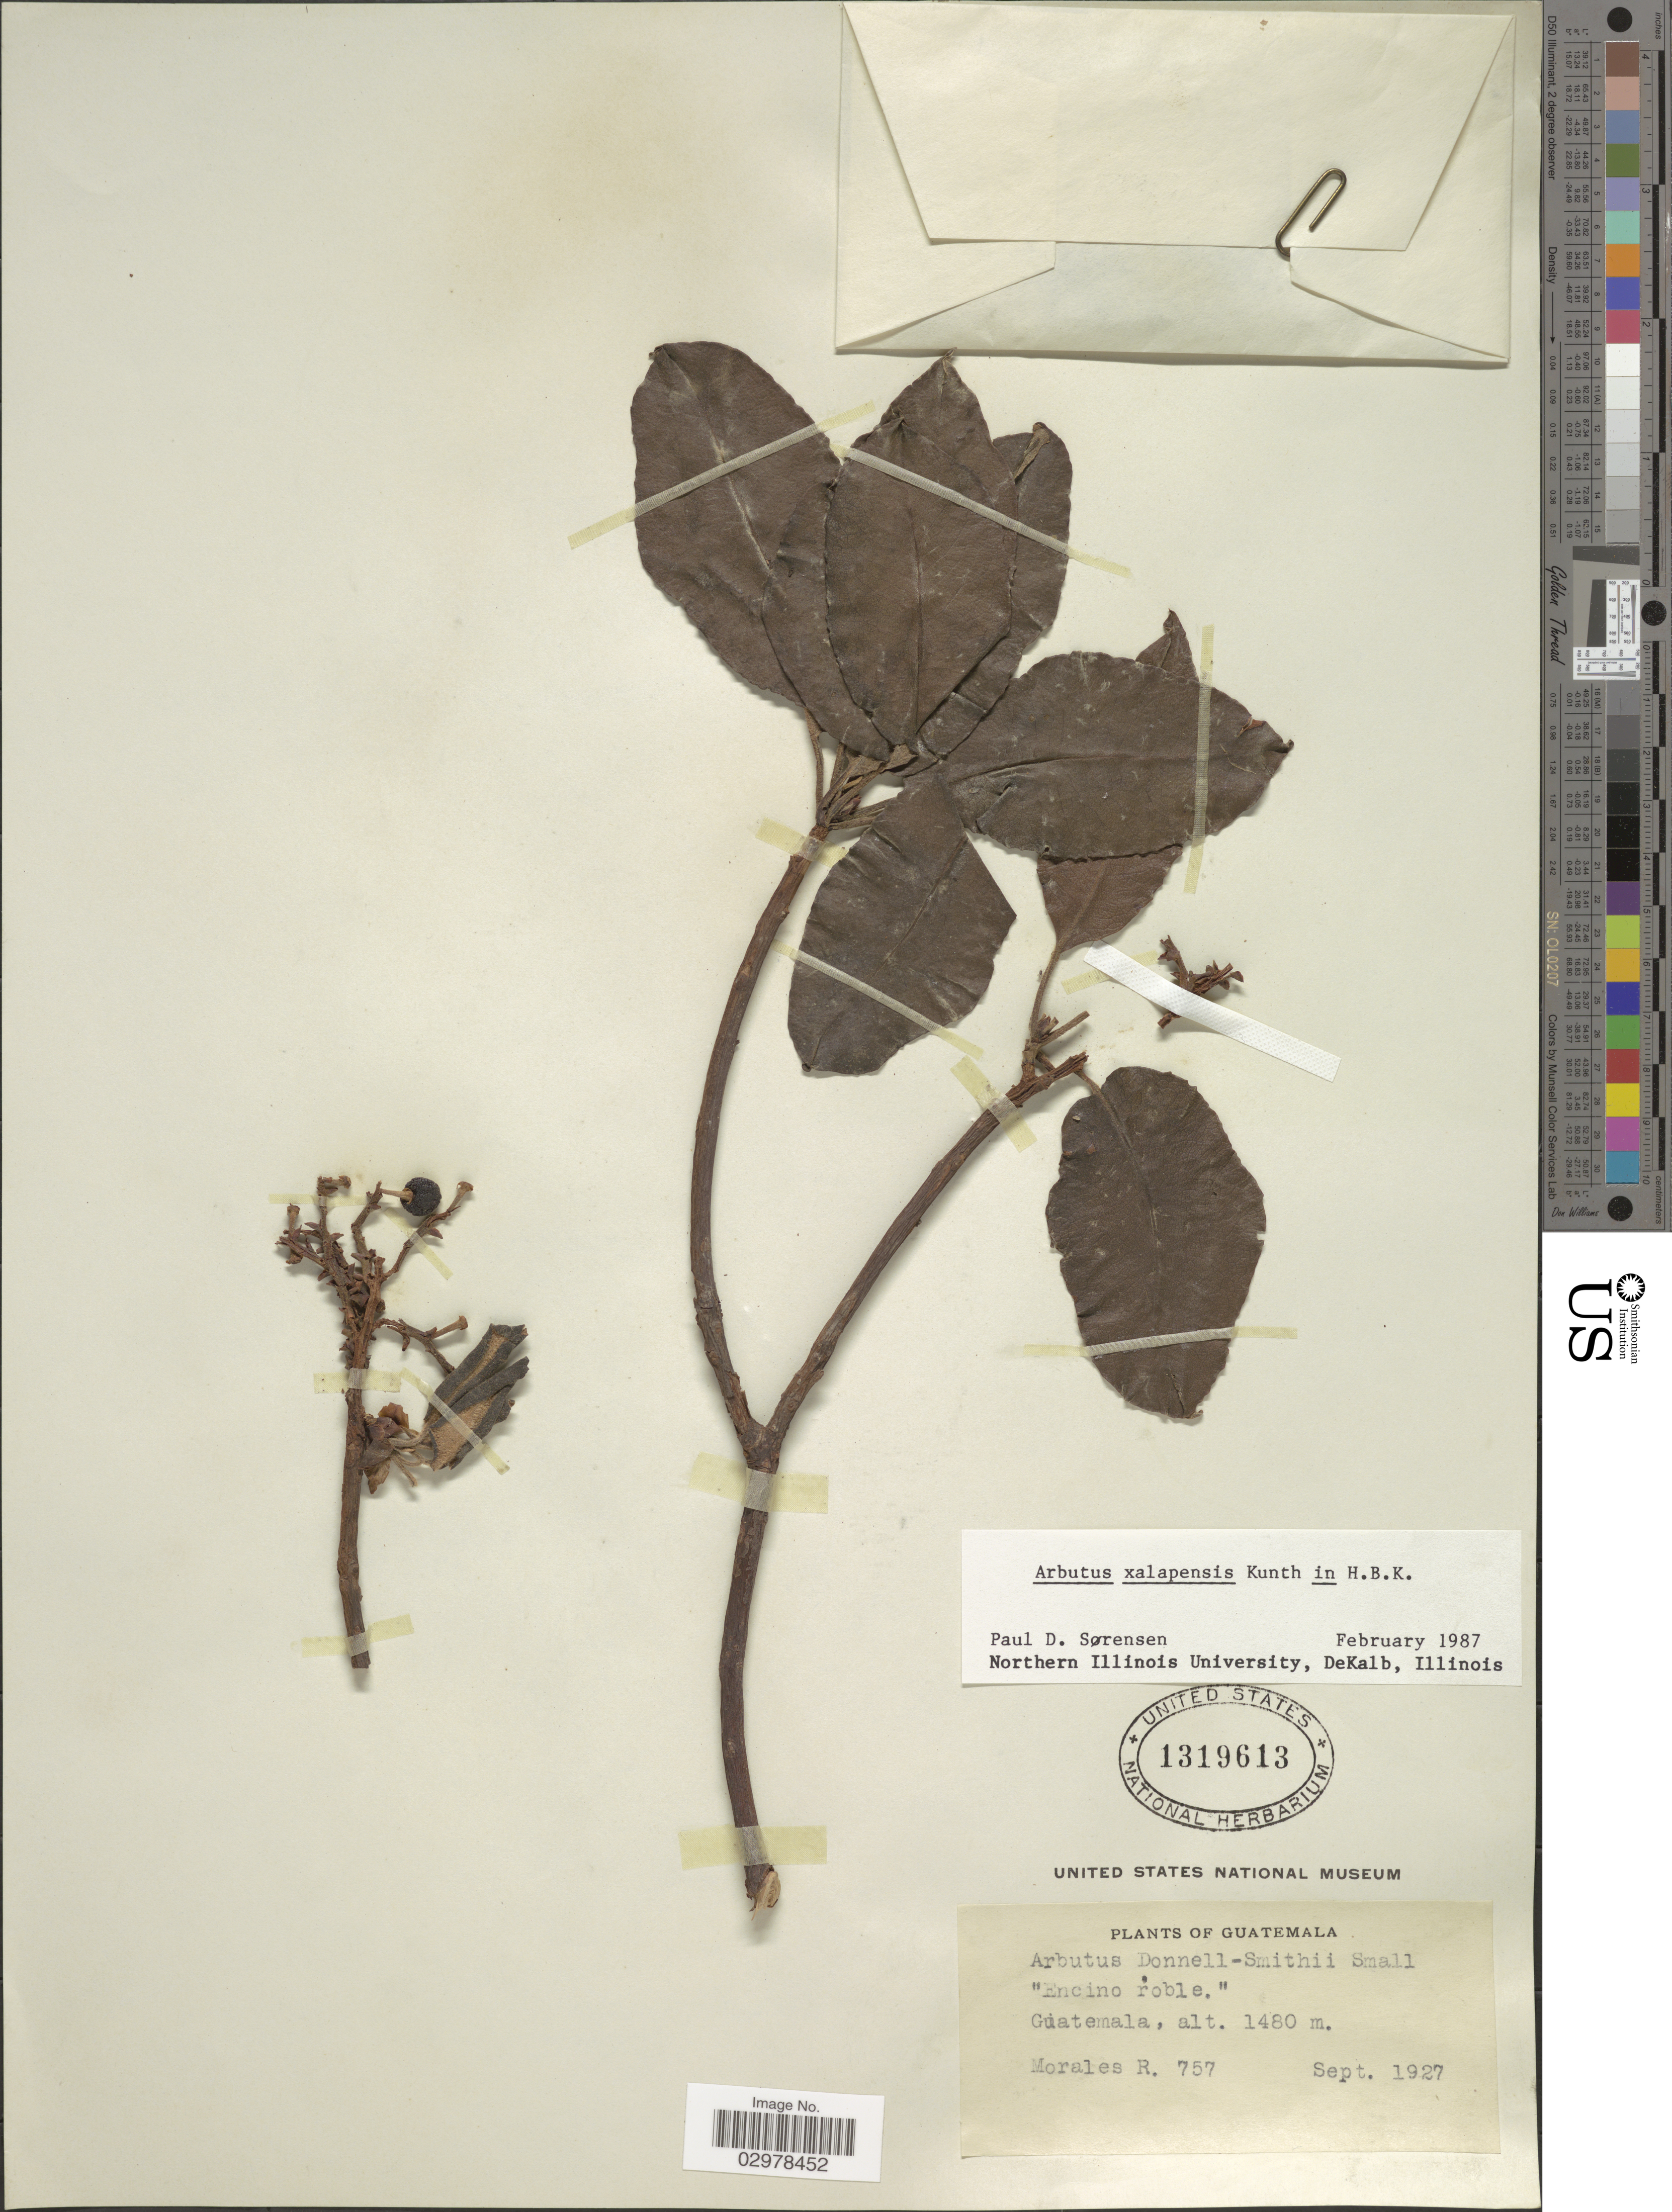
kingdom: Plantae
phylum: Tracheophyta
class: Magnoliopsida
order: Ericales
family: Ericaceae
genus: Arbutus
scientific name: Arbutus xalapensis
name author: Kunth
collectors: R. Morales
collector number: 757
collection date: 1927-09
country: Guatemala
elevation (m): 1480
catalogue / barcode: US 1319613